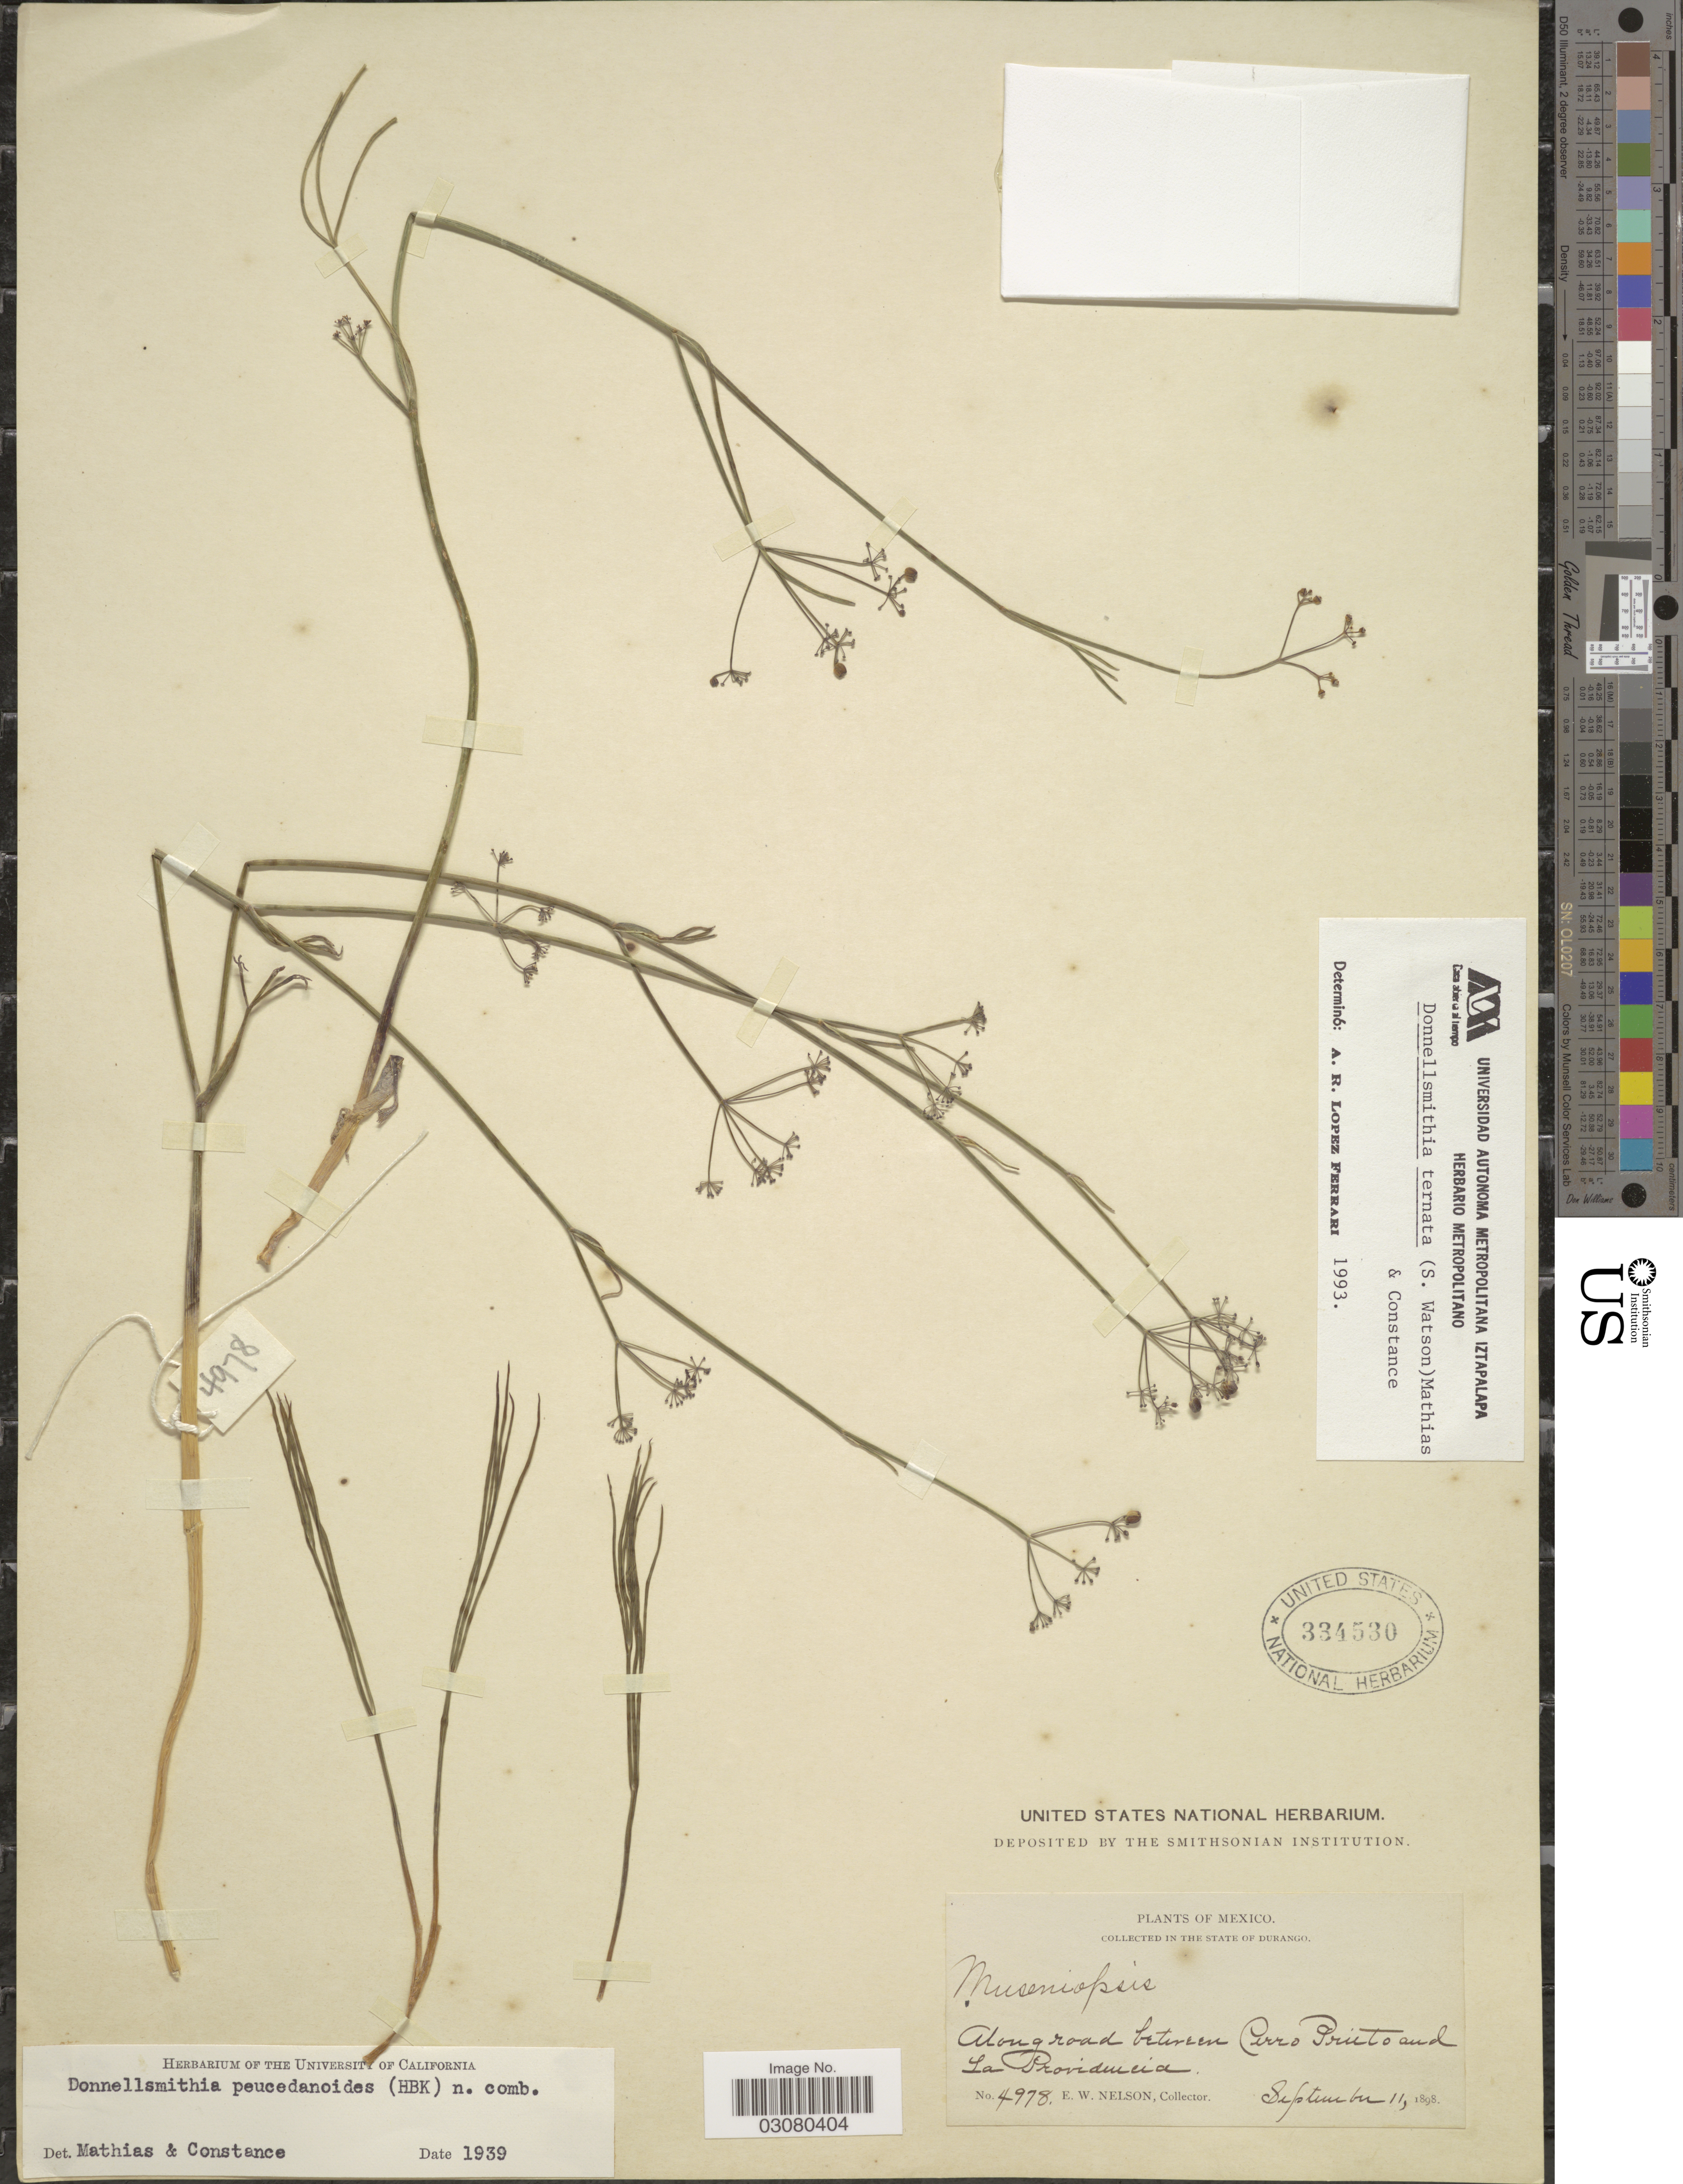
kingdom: Plantae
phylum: Tracheophyta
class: Magnoliopsida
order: Apiales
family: Apiaceae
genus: Donnellsmithia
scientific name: Donnellsmithia ternata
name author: (S. Watson) Mathias & Constance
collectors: E. W. Nelson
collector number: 4978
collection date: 1898-09-11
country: Mexico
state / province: Durango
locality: Along road between Cerro Prieto and La Providencia.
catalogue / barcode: US 334530